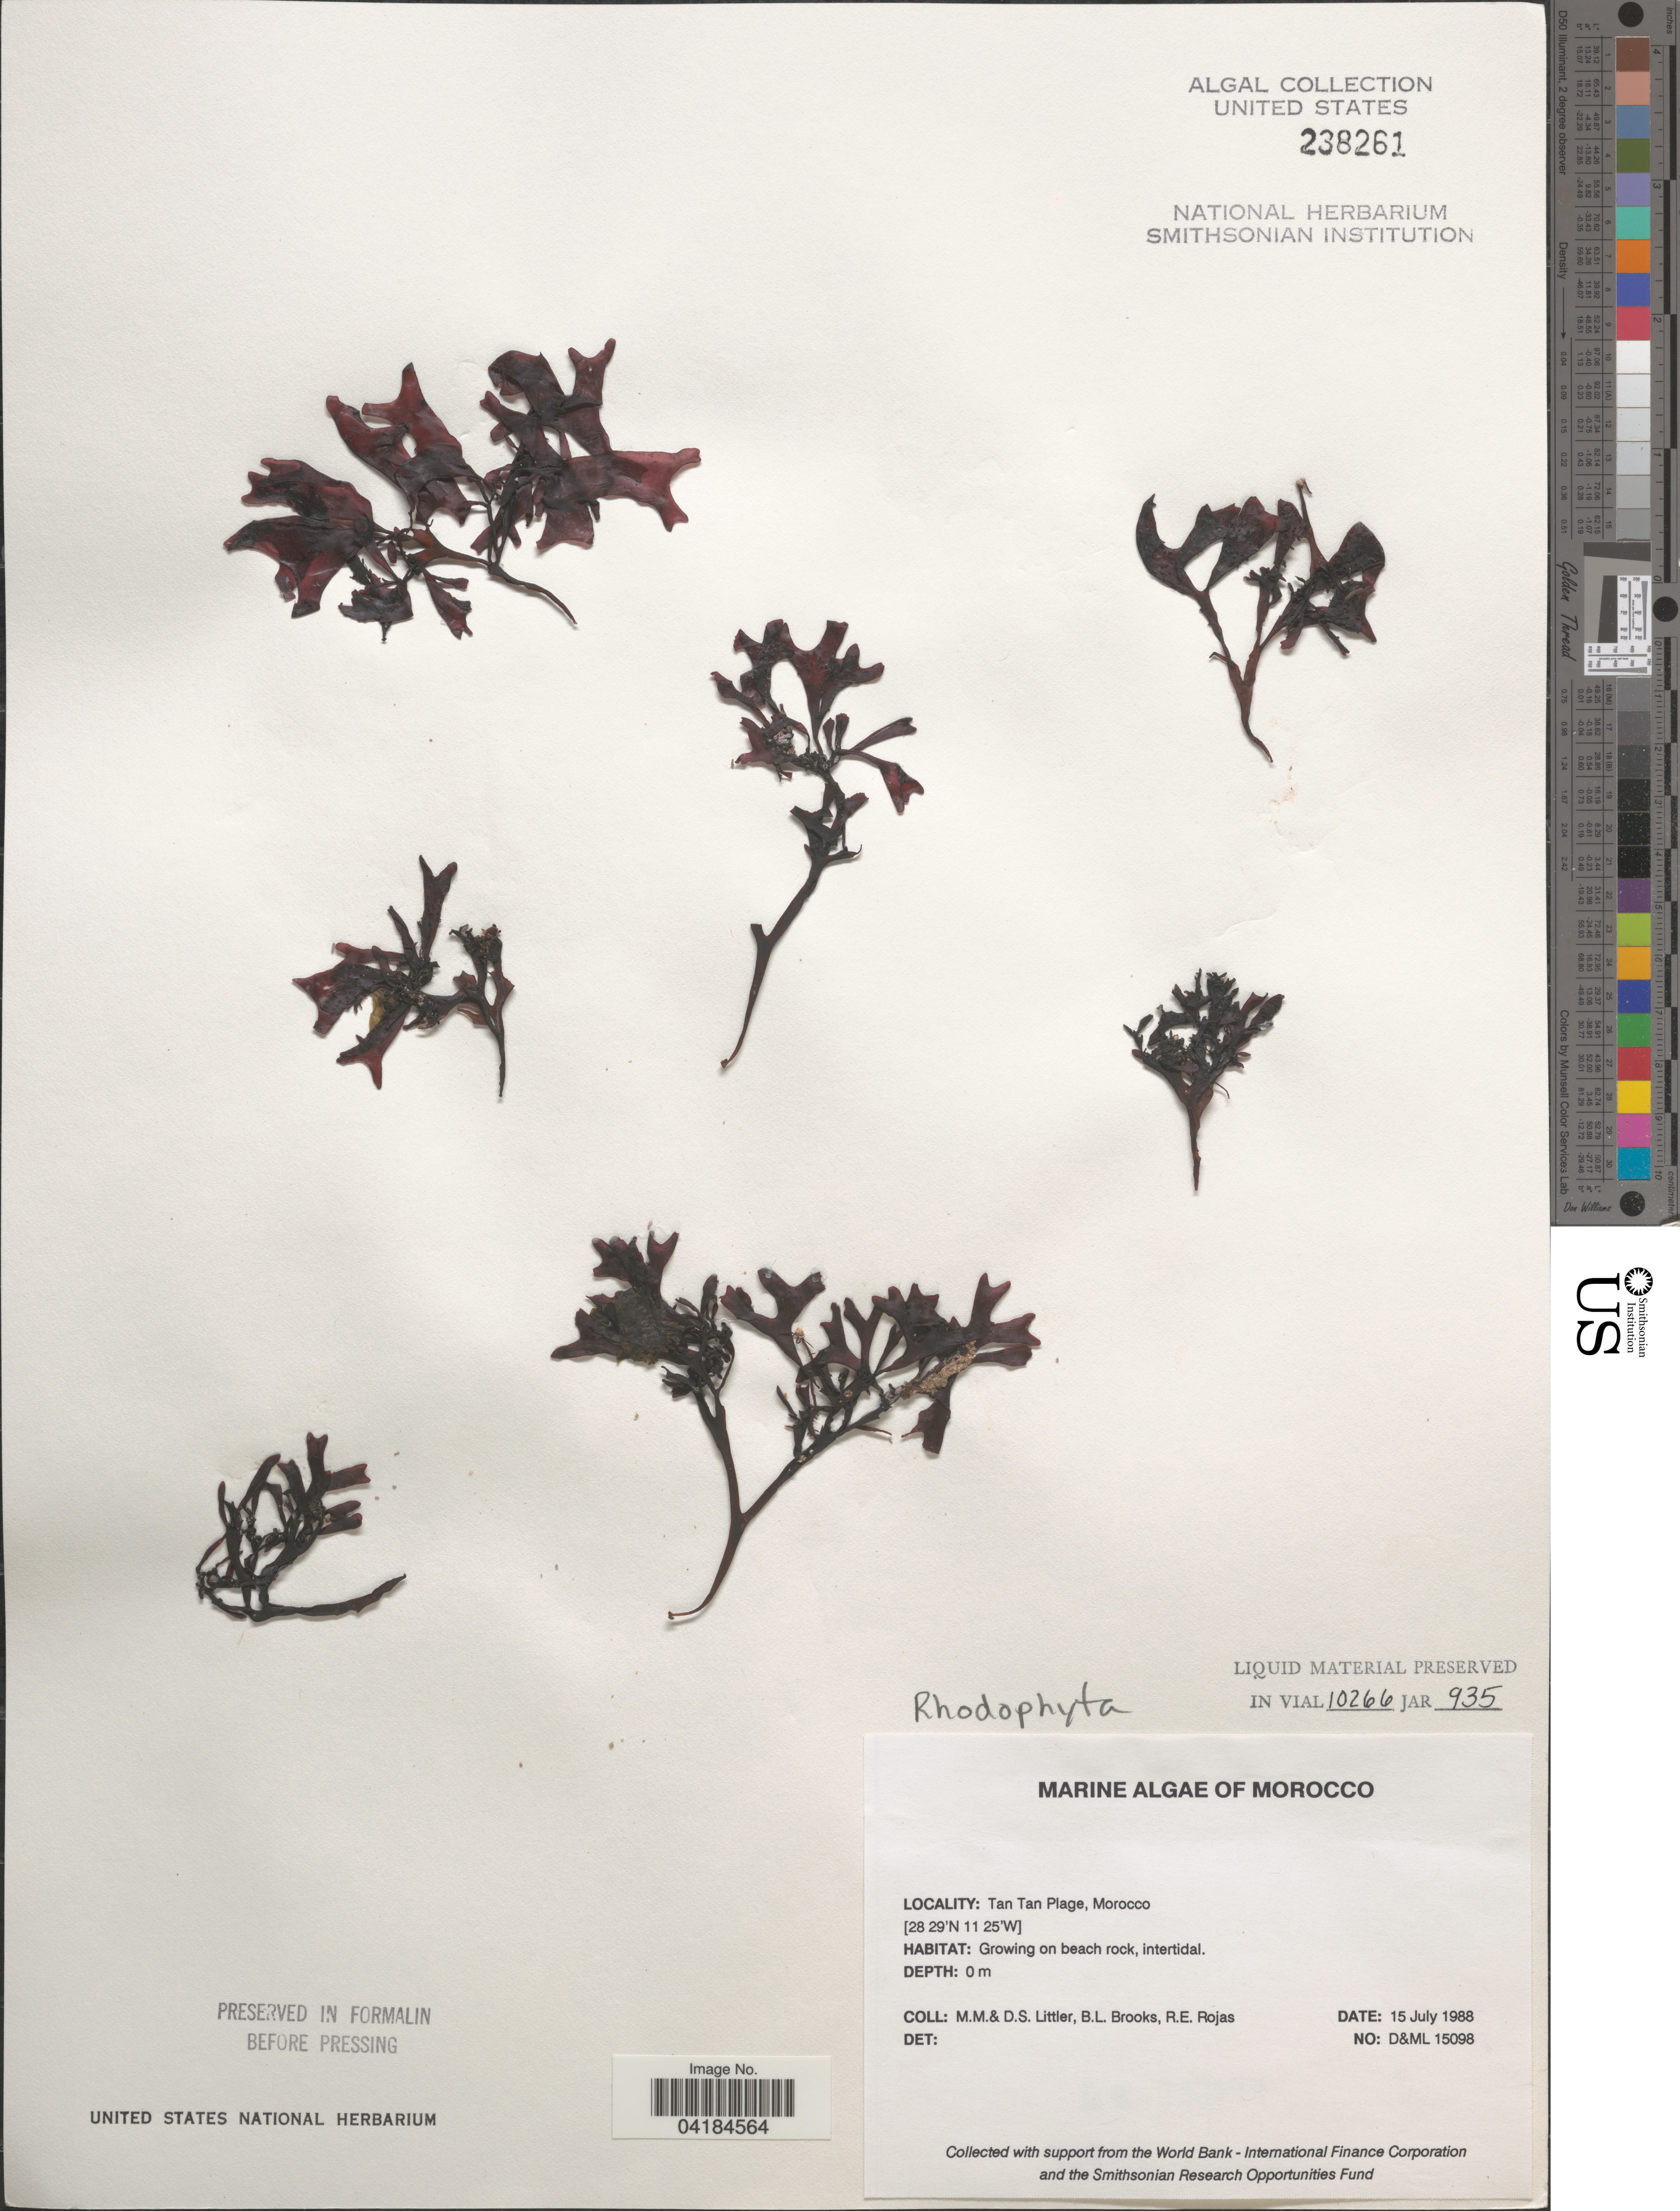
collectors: D. S. Littler, B. Brooks & R. Rojas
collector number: D&ML15098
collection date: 1988-07-15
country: Morocco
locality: Tan Tan Plage.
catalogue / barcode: US 238261